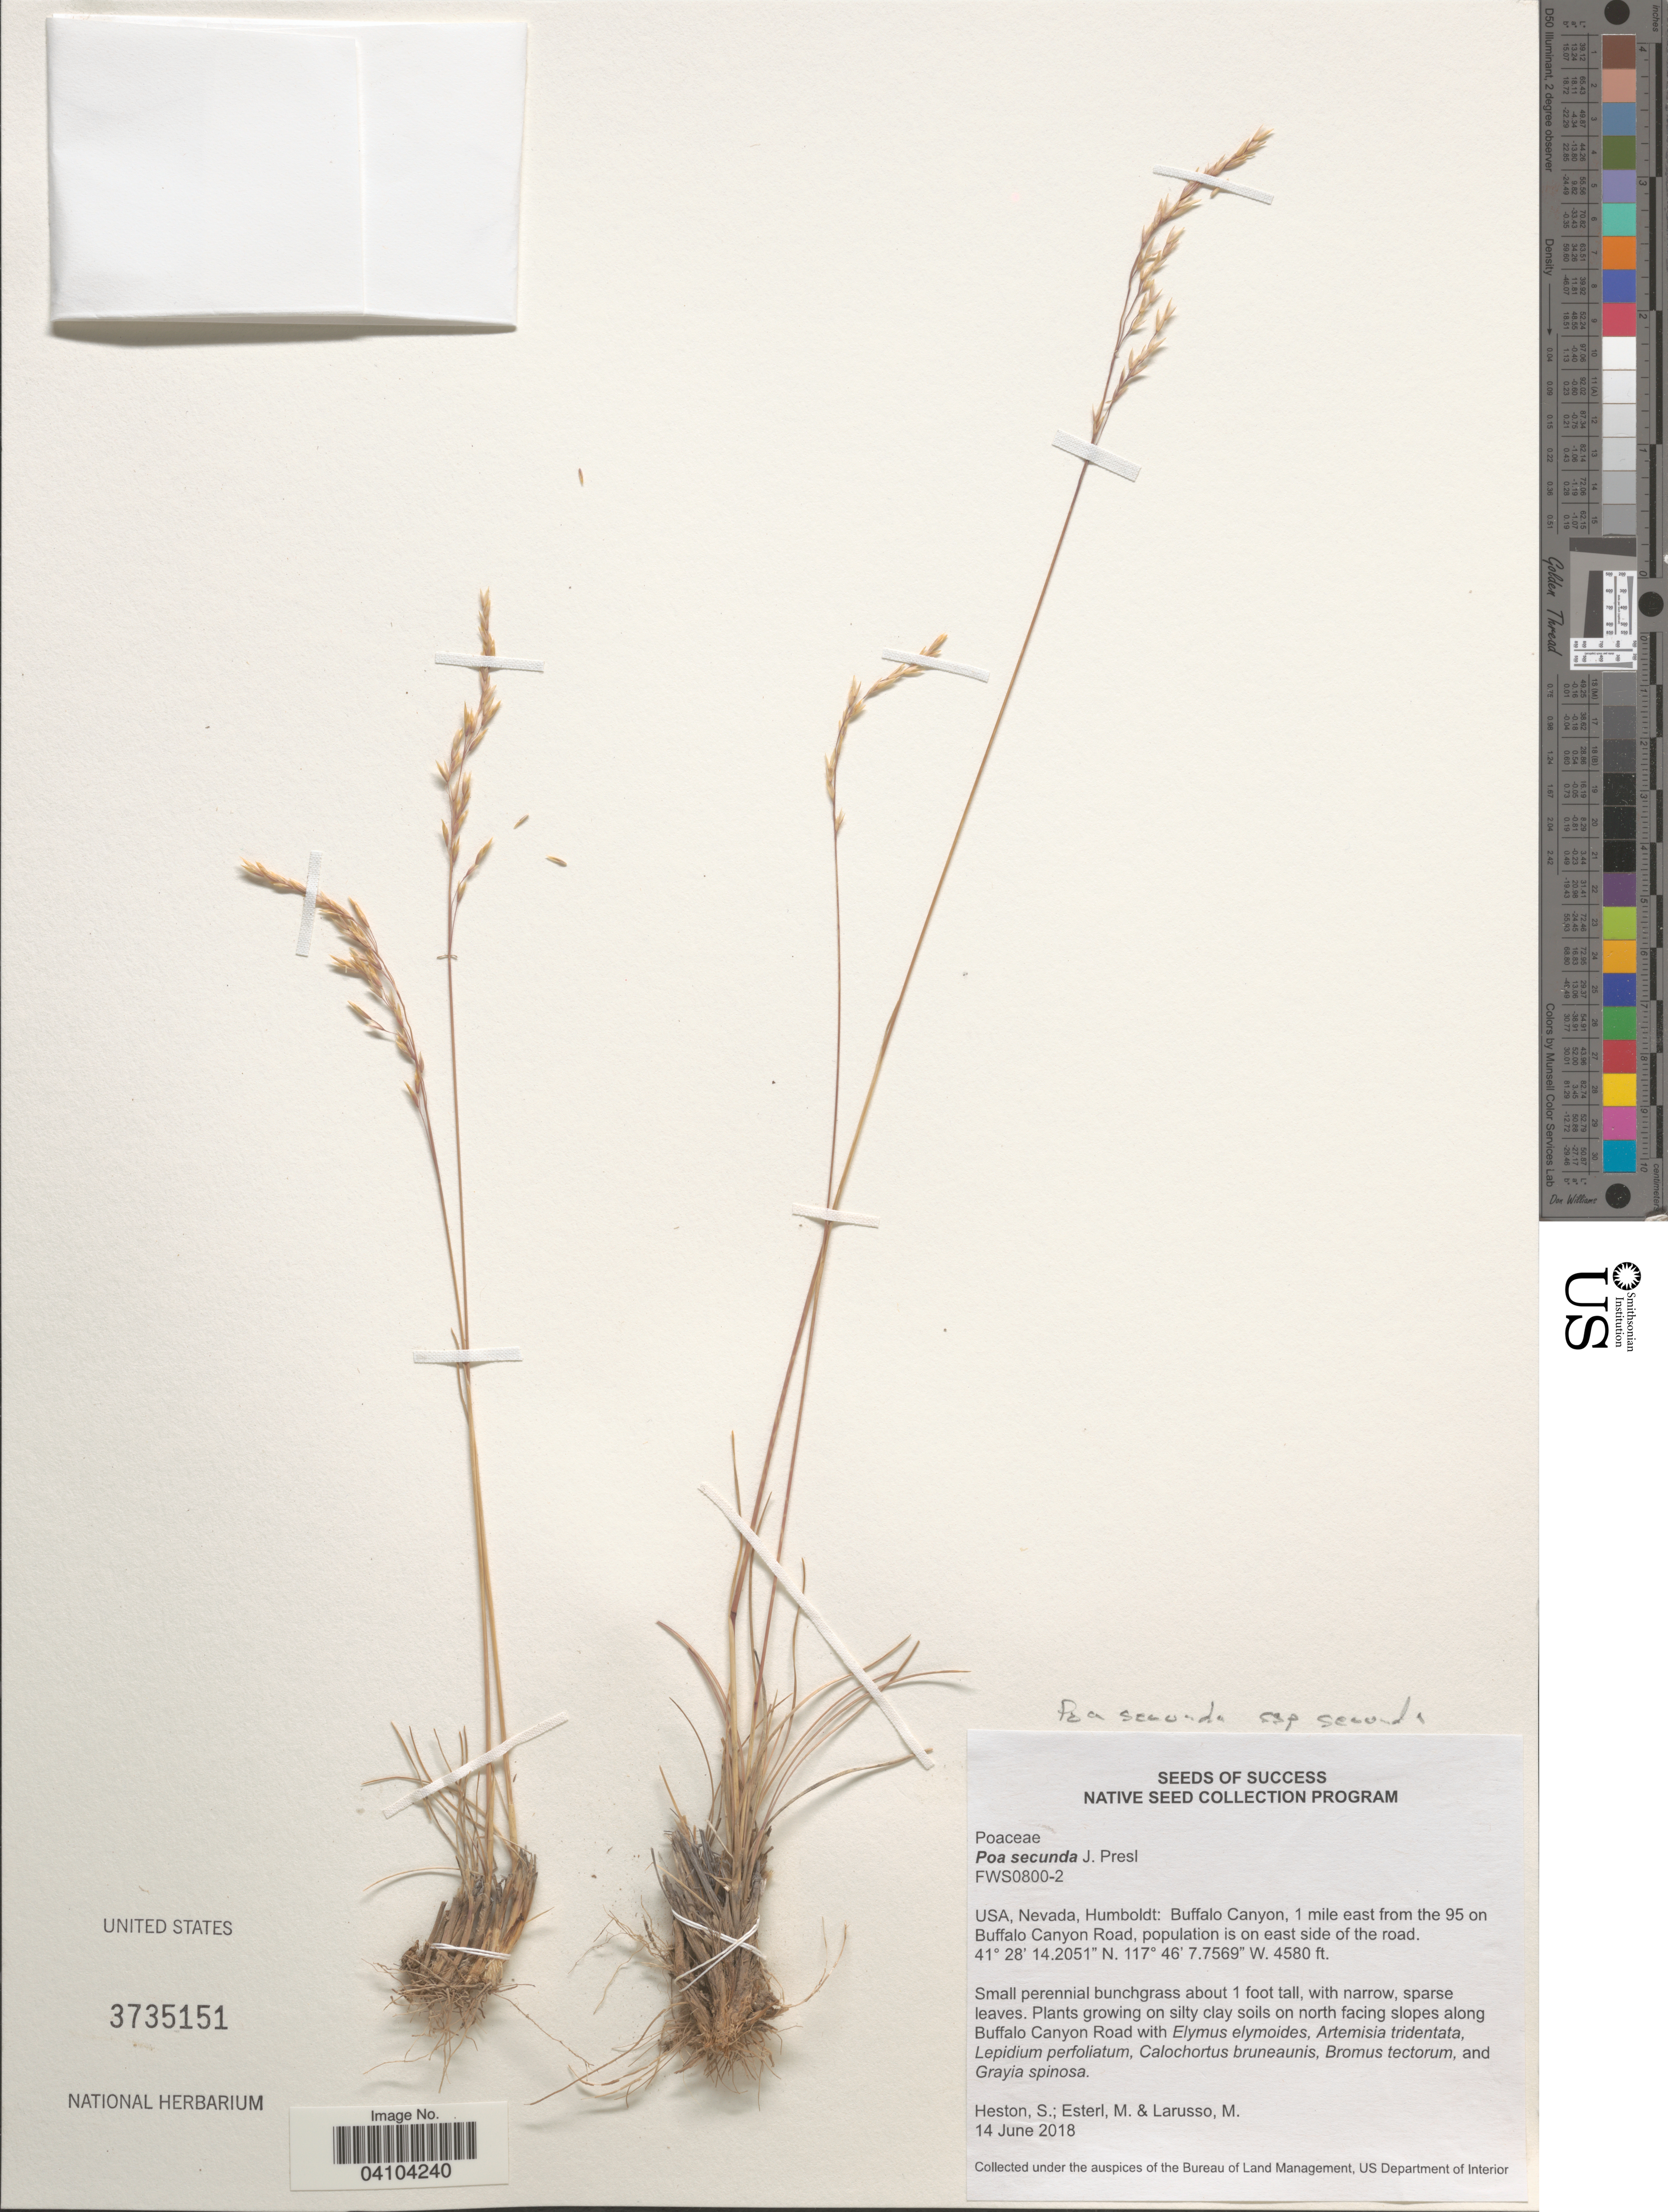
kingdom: Plantae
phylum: Tracheophyta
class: Liliopsida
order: Poales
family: Poaceae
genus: Poa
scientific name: Poa secunda subsp. secunda var. secunda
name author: J. Presl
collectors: S. Heston, M. Esterl & M. Larusso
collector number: FWS0800-2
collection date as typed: Transcribed d/m/y: 14/6/2018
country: United States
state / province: Nevada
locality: Humboldt: Buffalo Canyon, 1 mile east from the 95 on Buffalo Canyon Road, population is on east side of the road.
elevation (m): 1396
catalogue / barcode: US 3735151